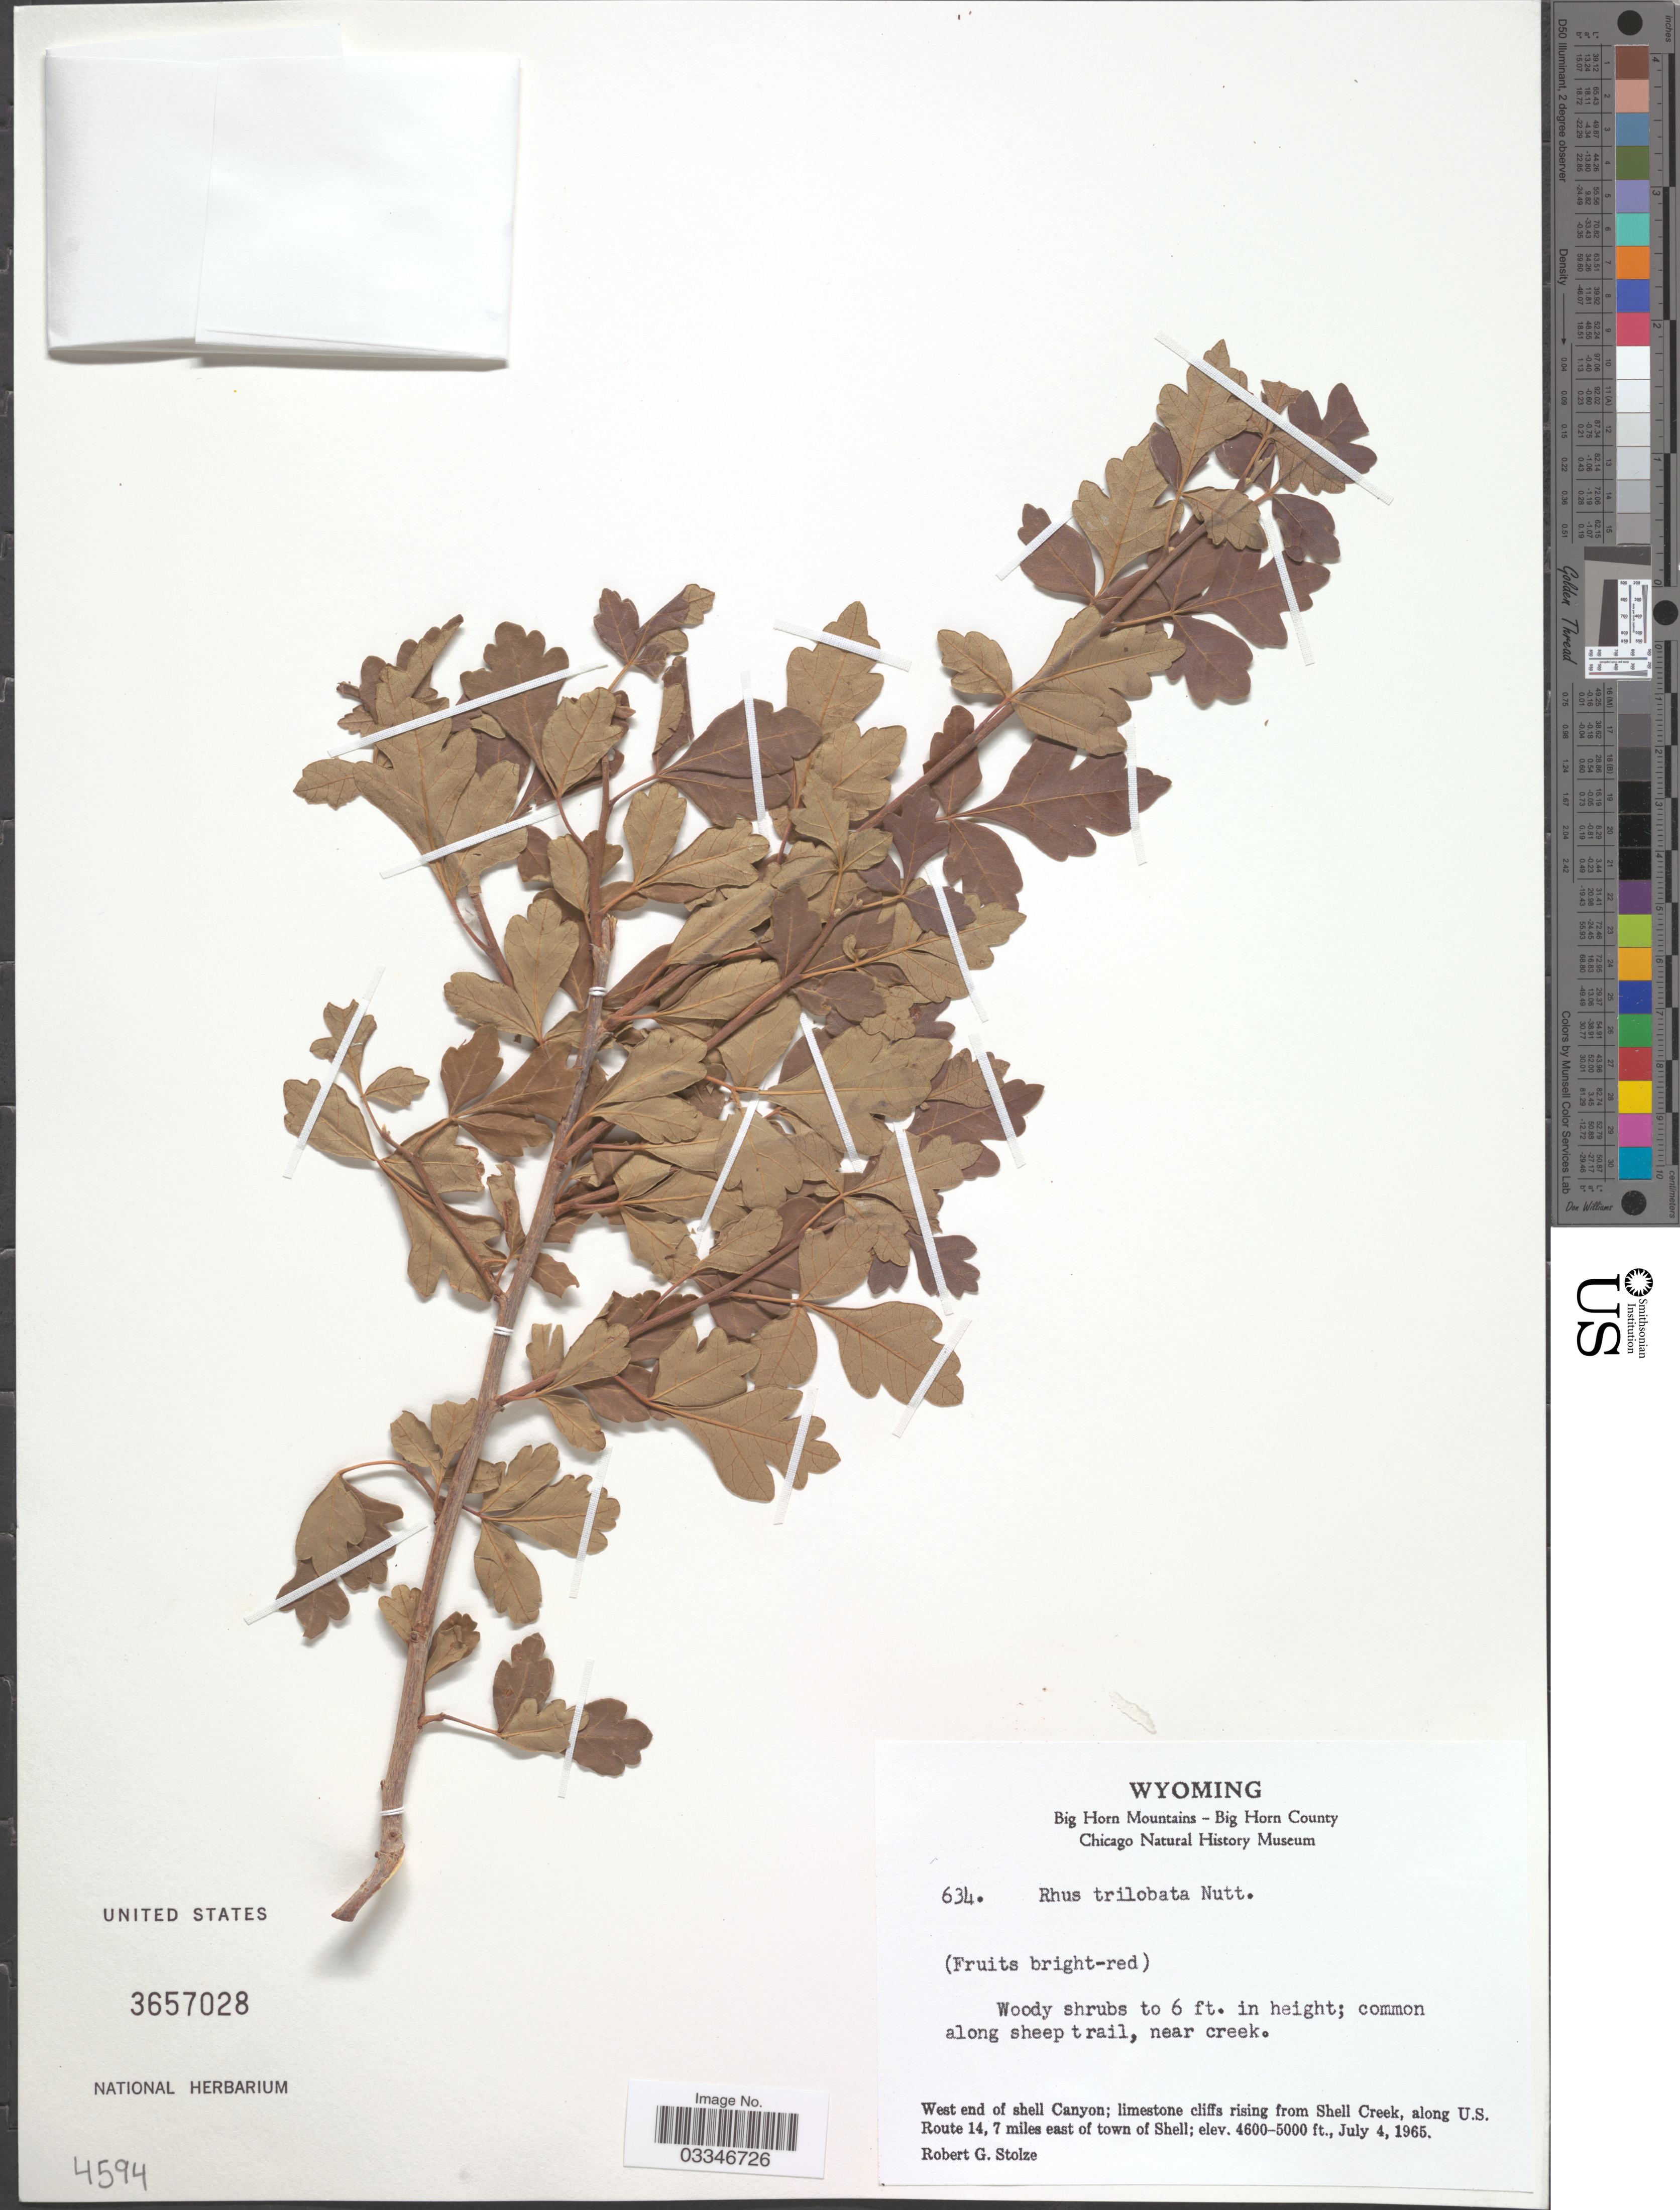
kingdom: Plantae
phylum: Tracheophyta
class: Magnoliopsida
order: Sapindales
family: Anacardiaceae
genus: Rhus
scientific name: Rhus trilobata var. typica Munz & Sloane ined.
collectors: R. G. Stolze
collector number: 634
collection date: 1965-07-04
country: United States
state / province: Wyoming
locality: Big Horn Mountains - Big Horn County. Along sheep trail, near creek. West end of shell Canyon; limestone cliffs risingfrom Shell Creek, along U.S. Route 14, 7 miles east of town of Shell.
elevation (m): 1402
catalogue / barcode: US 3657028